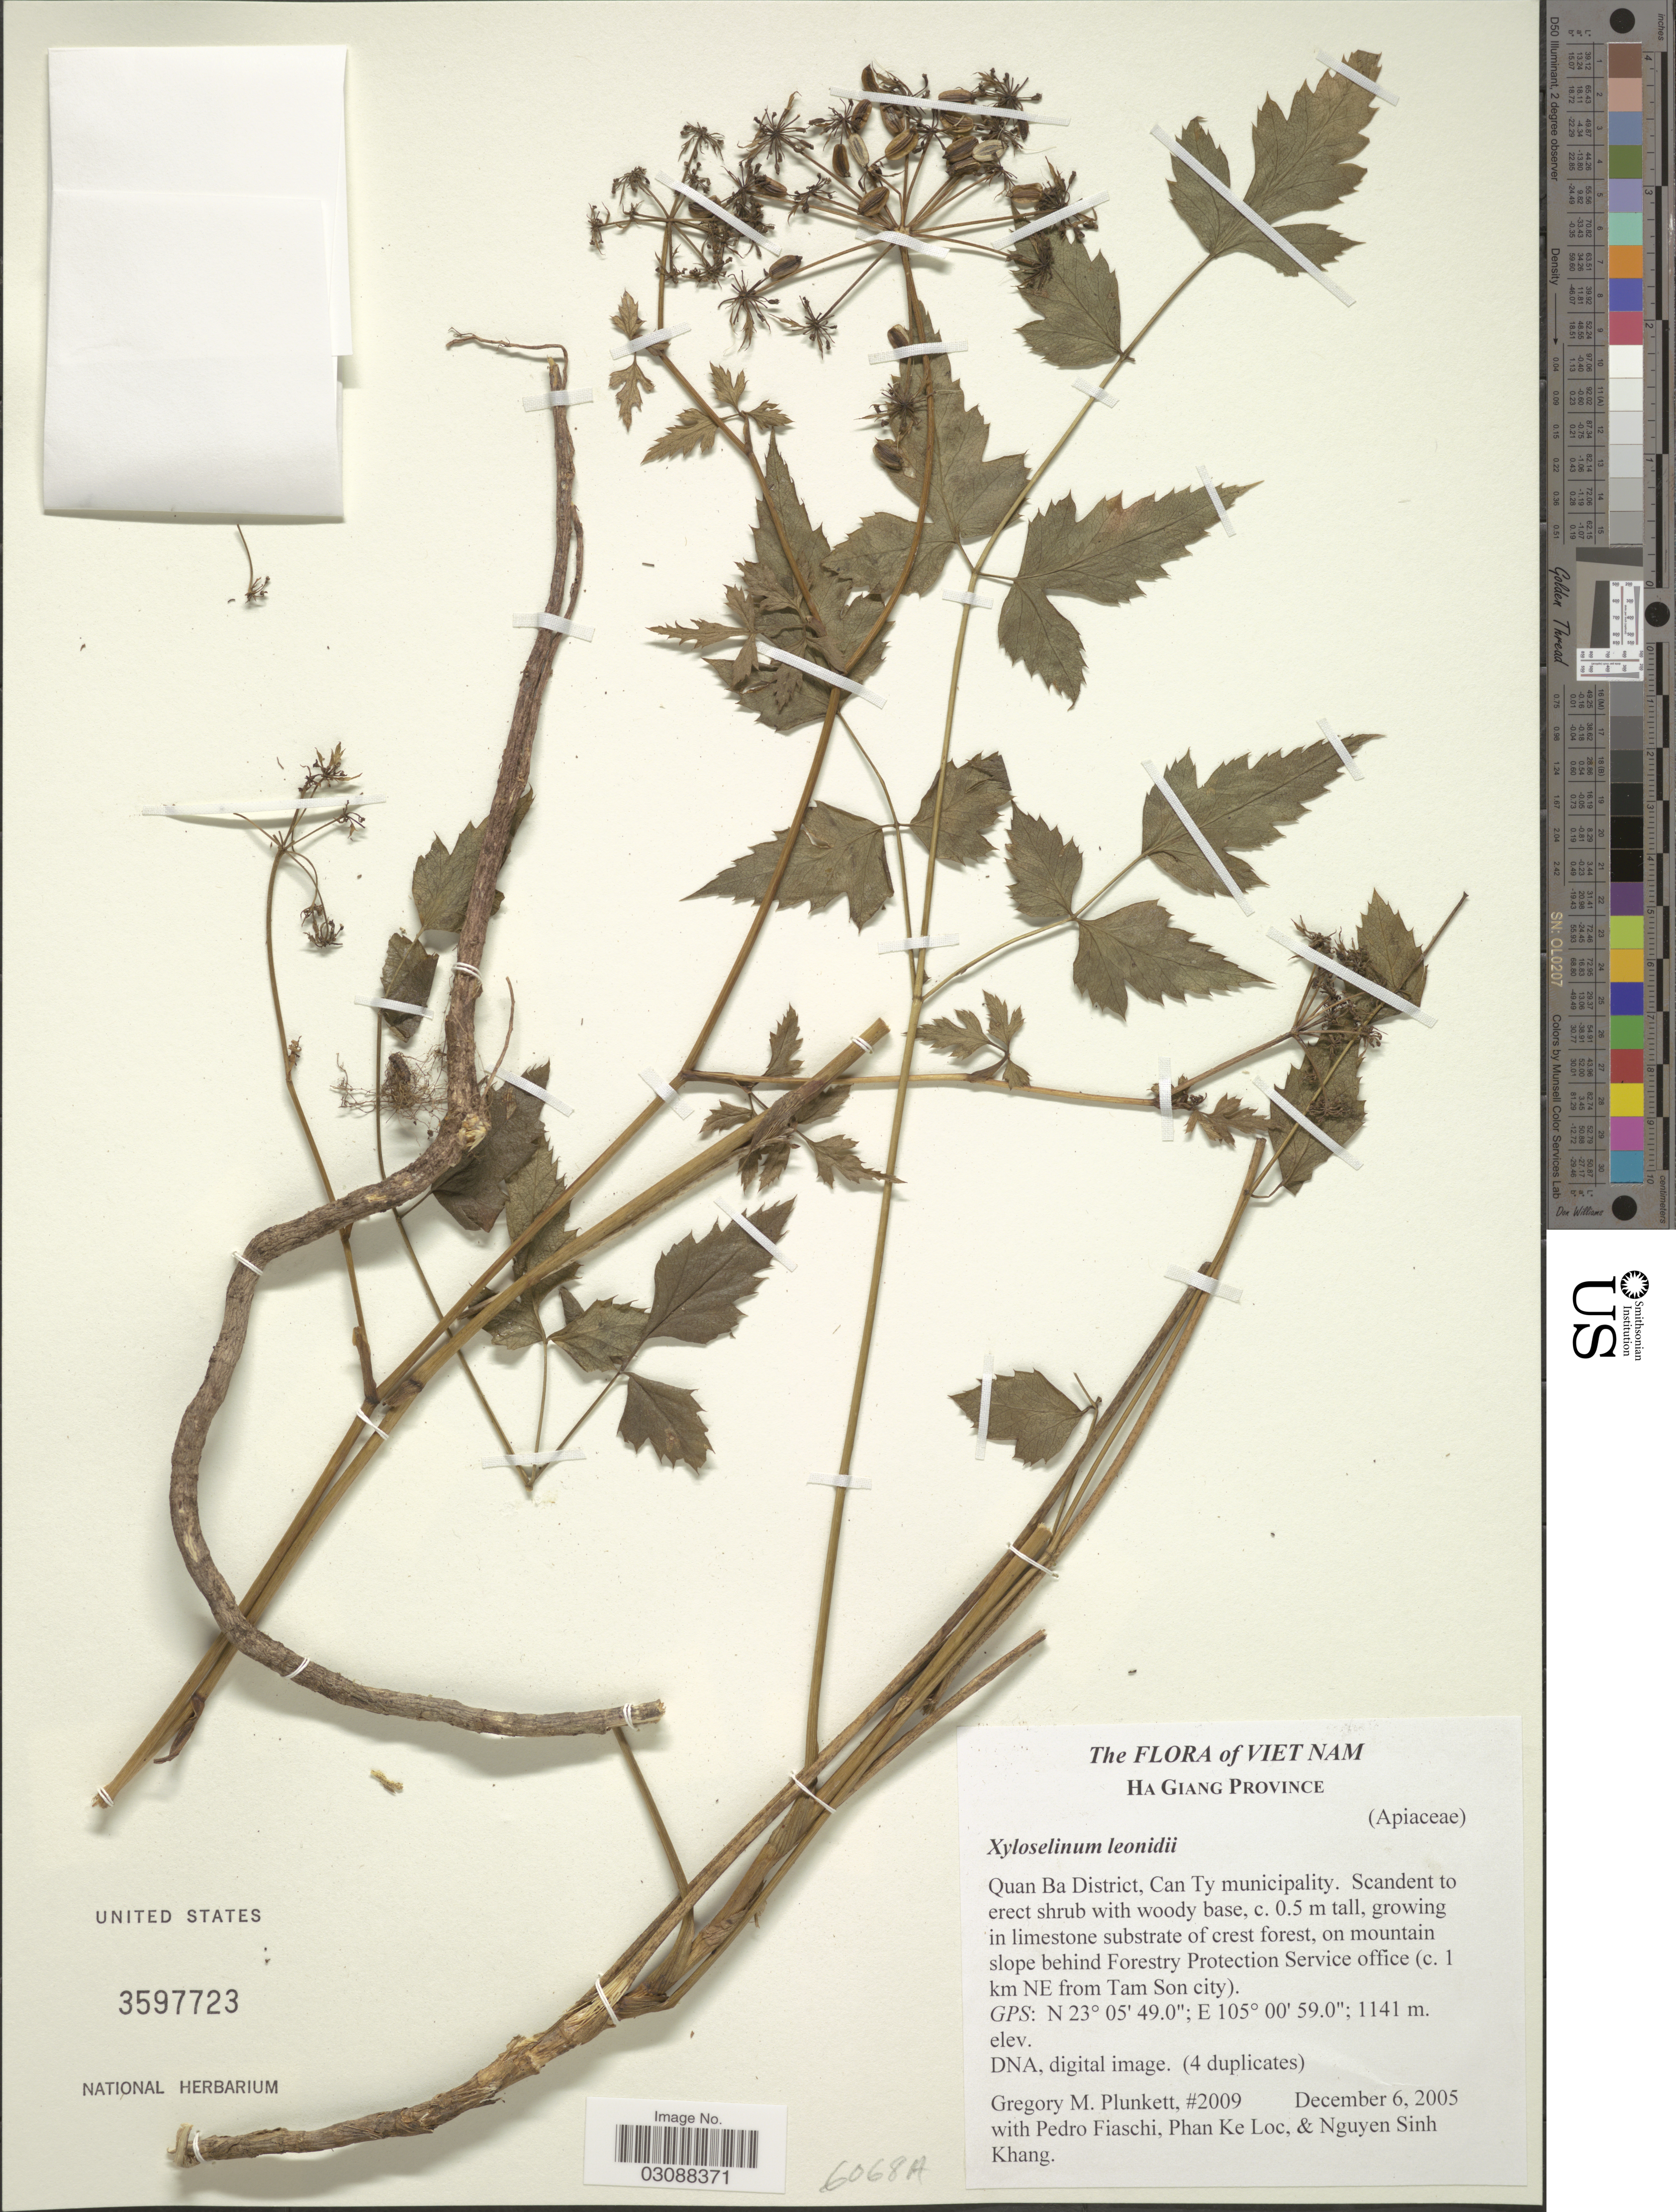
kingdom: Plantae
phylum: Tracheophyta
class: Magnoliopsida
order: Apiales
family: Apiaceae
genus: Xyloselinum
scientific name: Xyloselinum leonidii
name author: Pimenov & Kljuykov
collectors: G. M. Plunkett, P. Fiaschi, Phan Kê Lôc & N. Khang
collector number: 2009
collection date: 2005-12-06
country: Vietnam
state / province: Ha Giang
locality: Quan Ba District, Can Ty municipality. On mountain slope behind Forestry Protection Service office (c. 1 km NE from Tam Son city).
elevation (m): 1141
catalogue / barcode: US 3597723